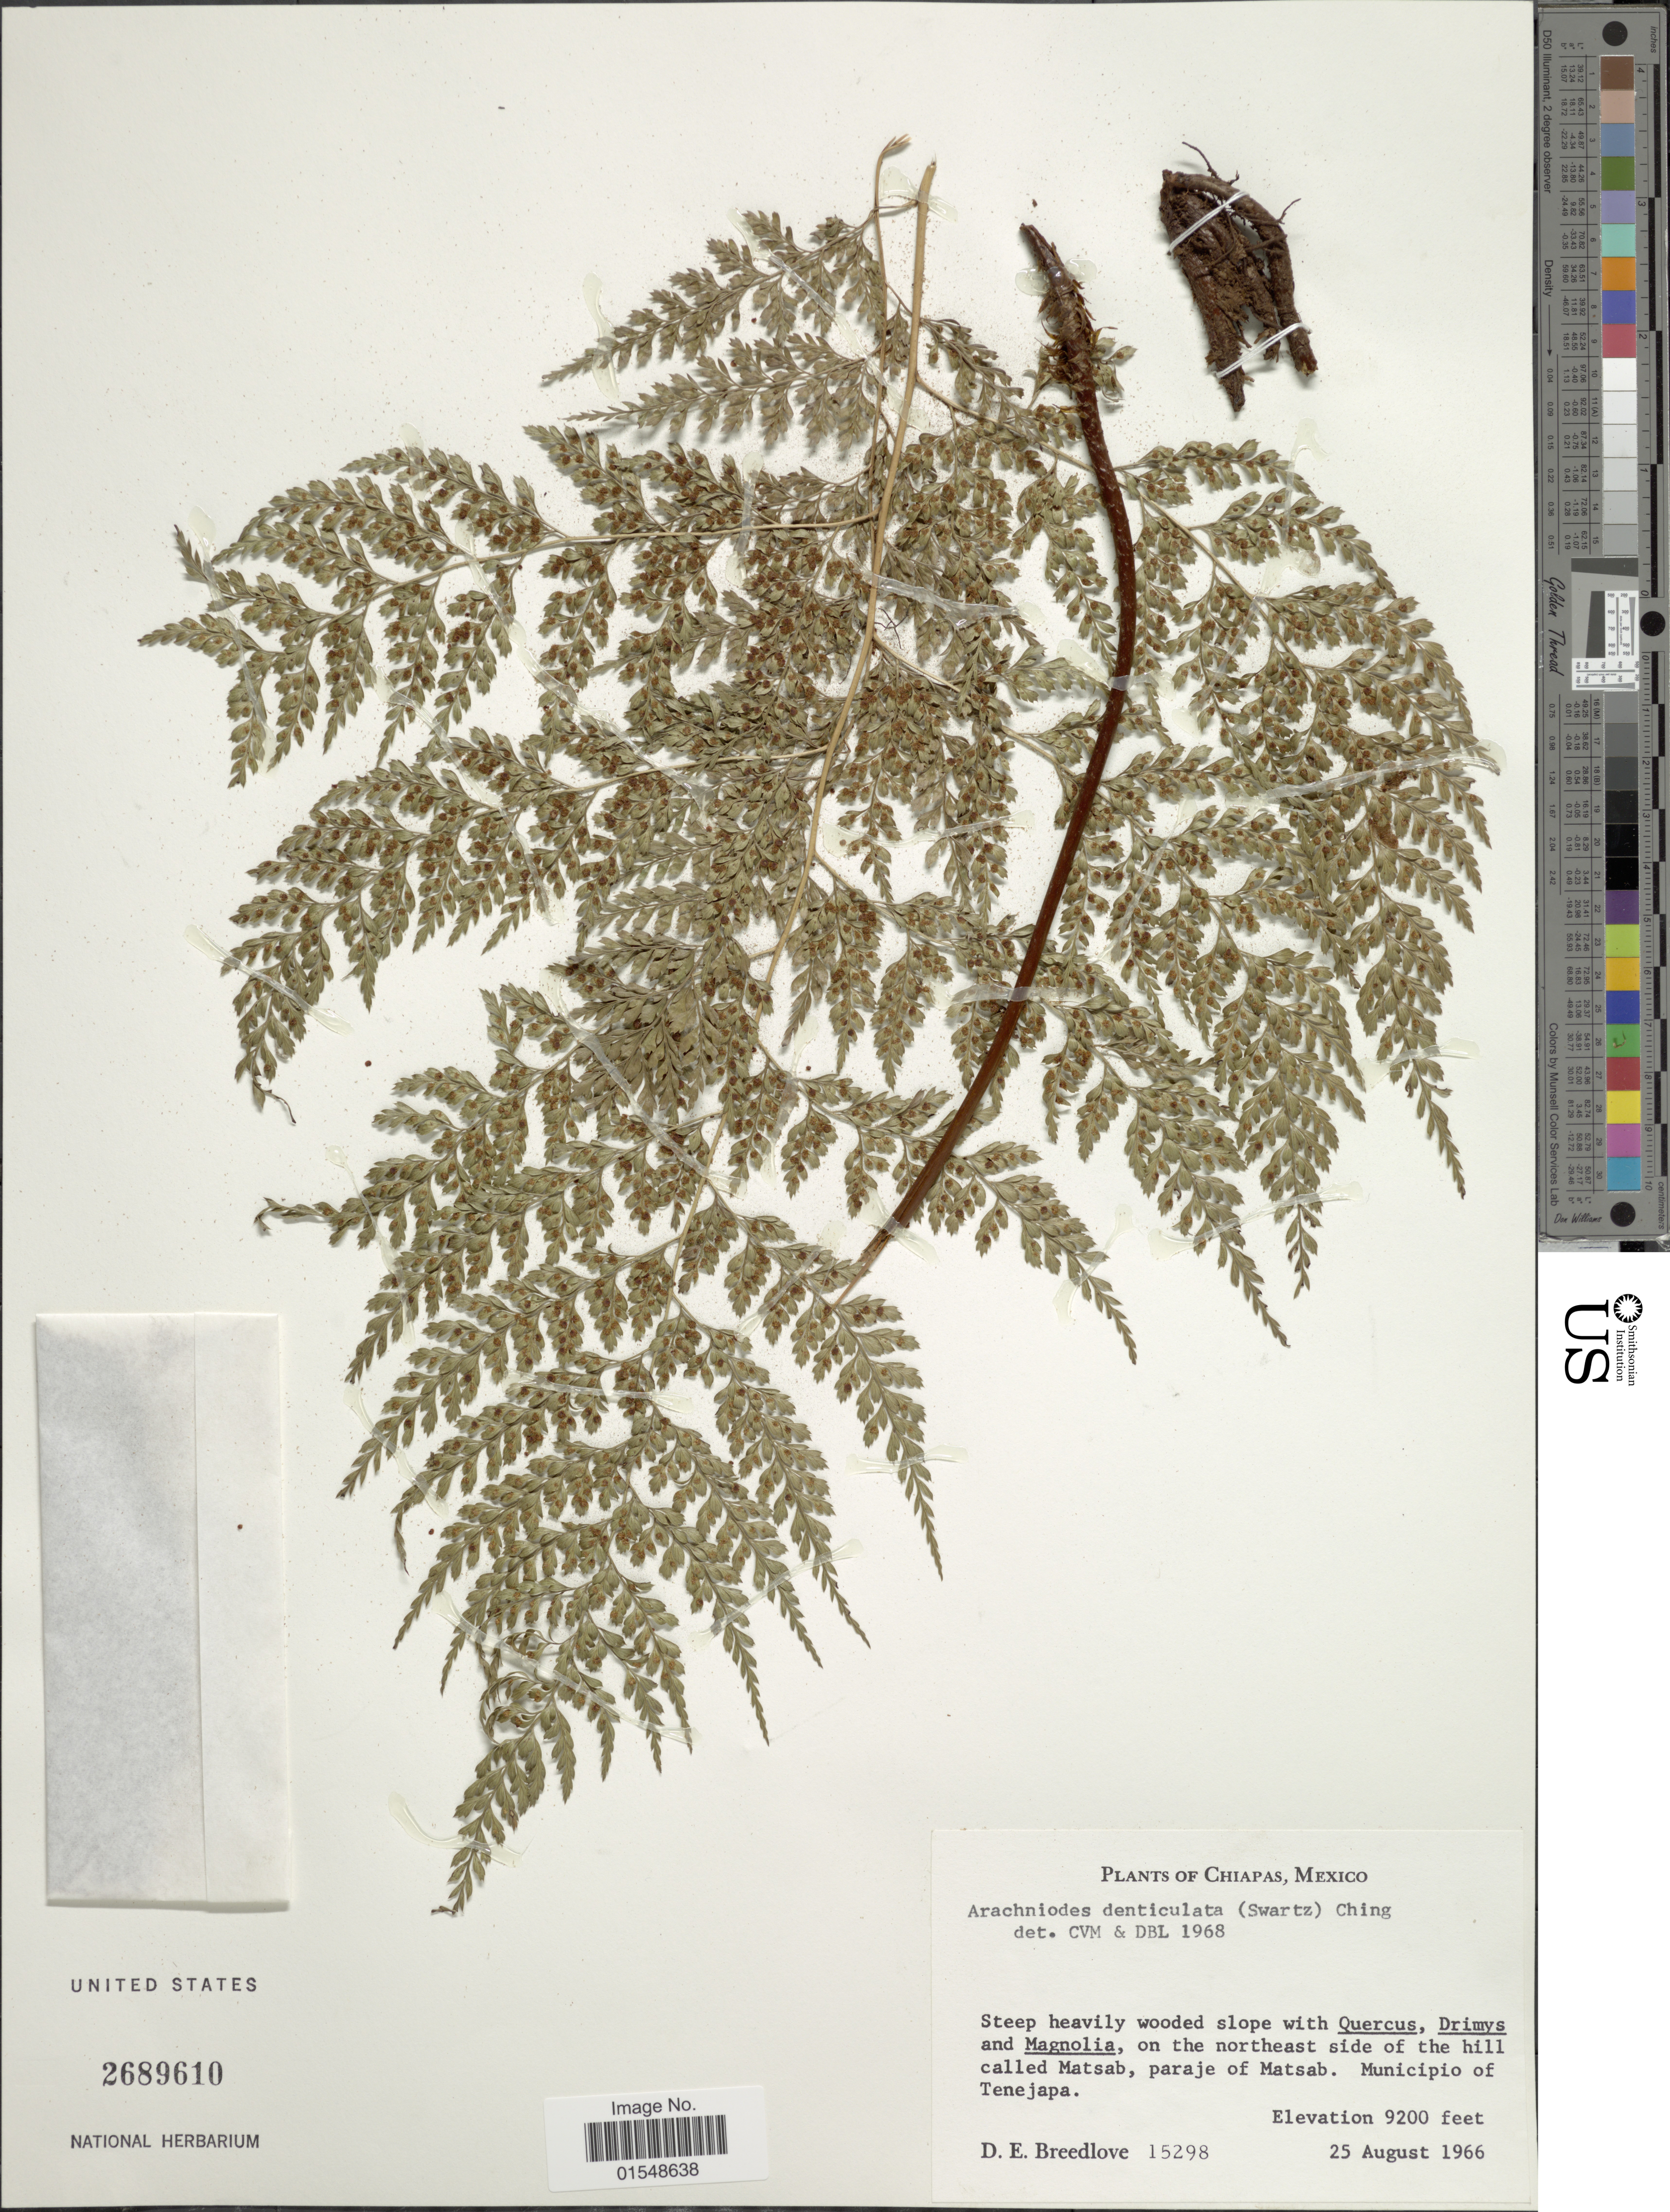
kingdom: Plantae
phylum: Tracheophyta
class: Polypodiopsida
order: Polypodiales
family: Dryopteridaceae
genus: Arachniodes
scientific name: Arachniodes denticulata var. barbensis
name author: (C. Chr.) Lellinger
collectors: D. E. Breedlove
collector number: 15298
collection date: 1966-08-25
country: Mexico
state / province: Chiapas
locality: On the northeast side of the hill called Matsab, paraje of Matsab, municipio of Tenejapa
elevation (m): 2804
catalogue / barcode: US 2689610